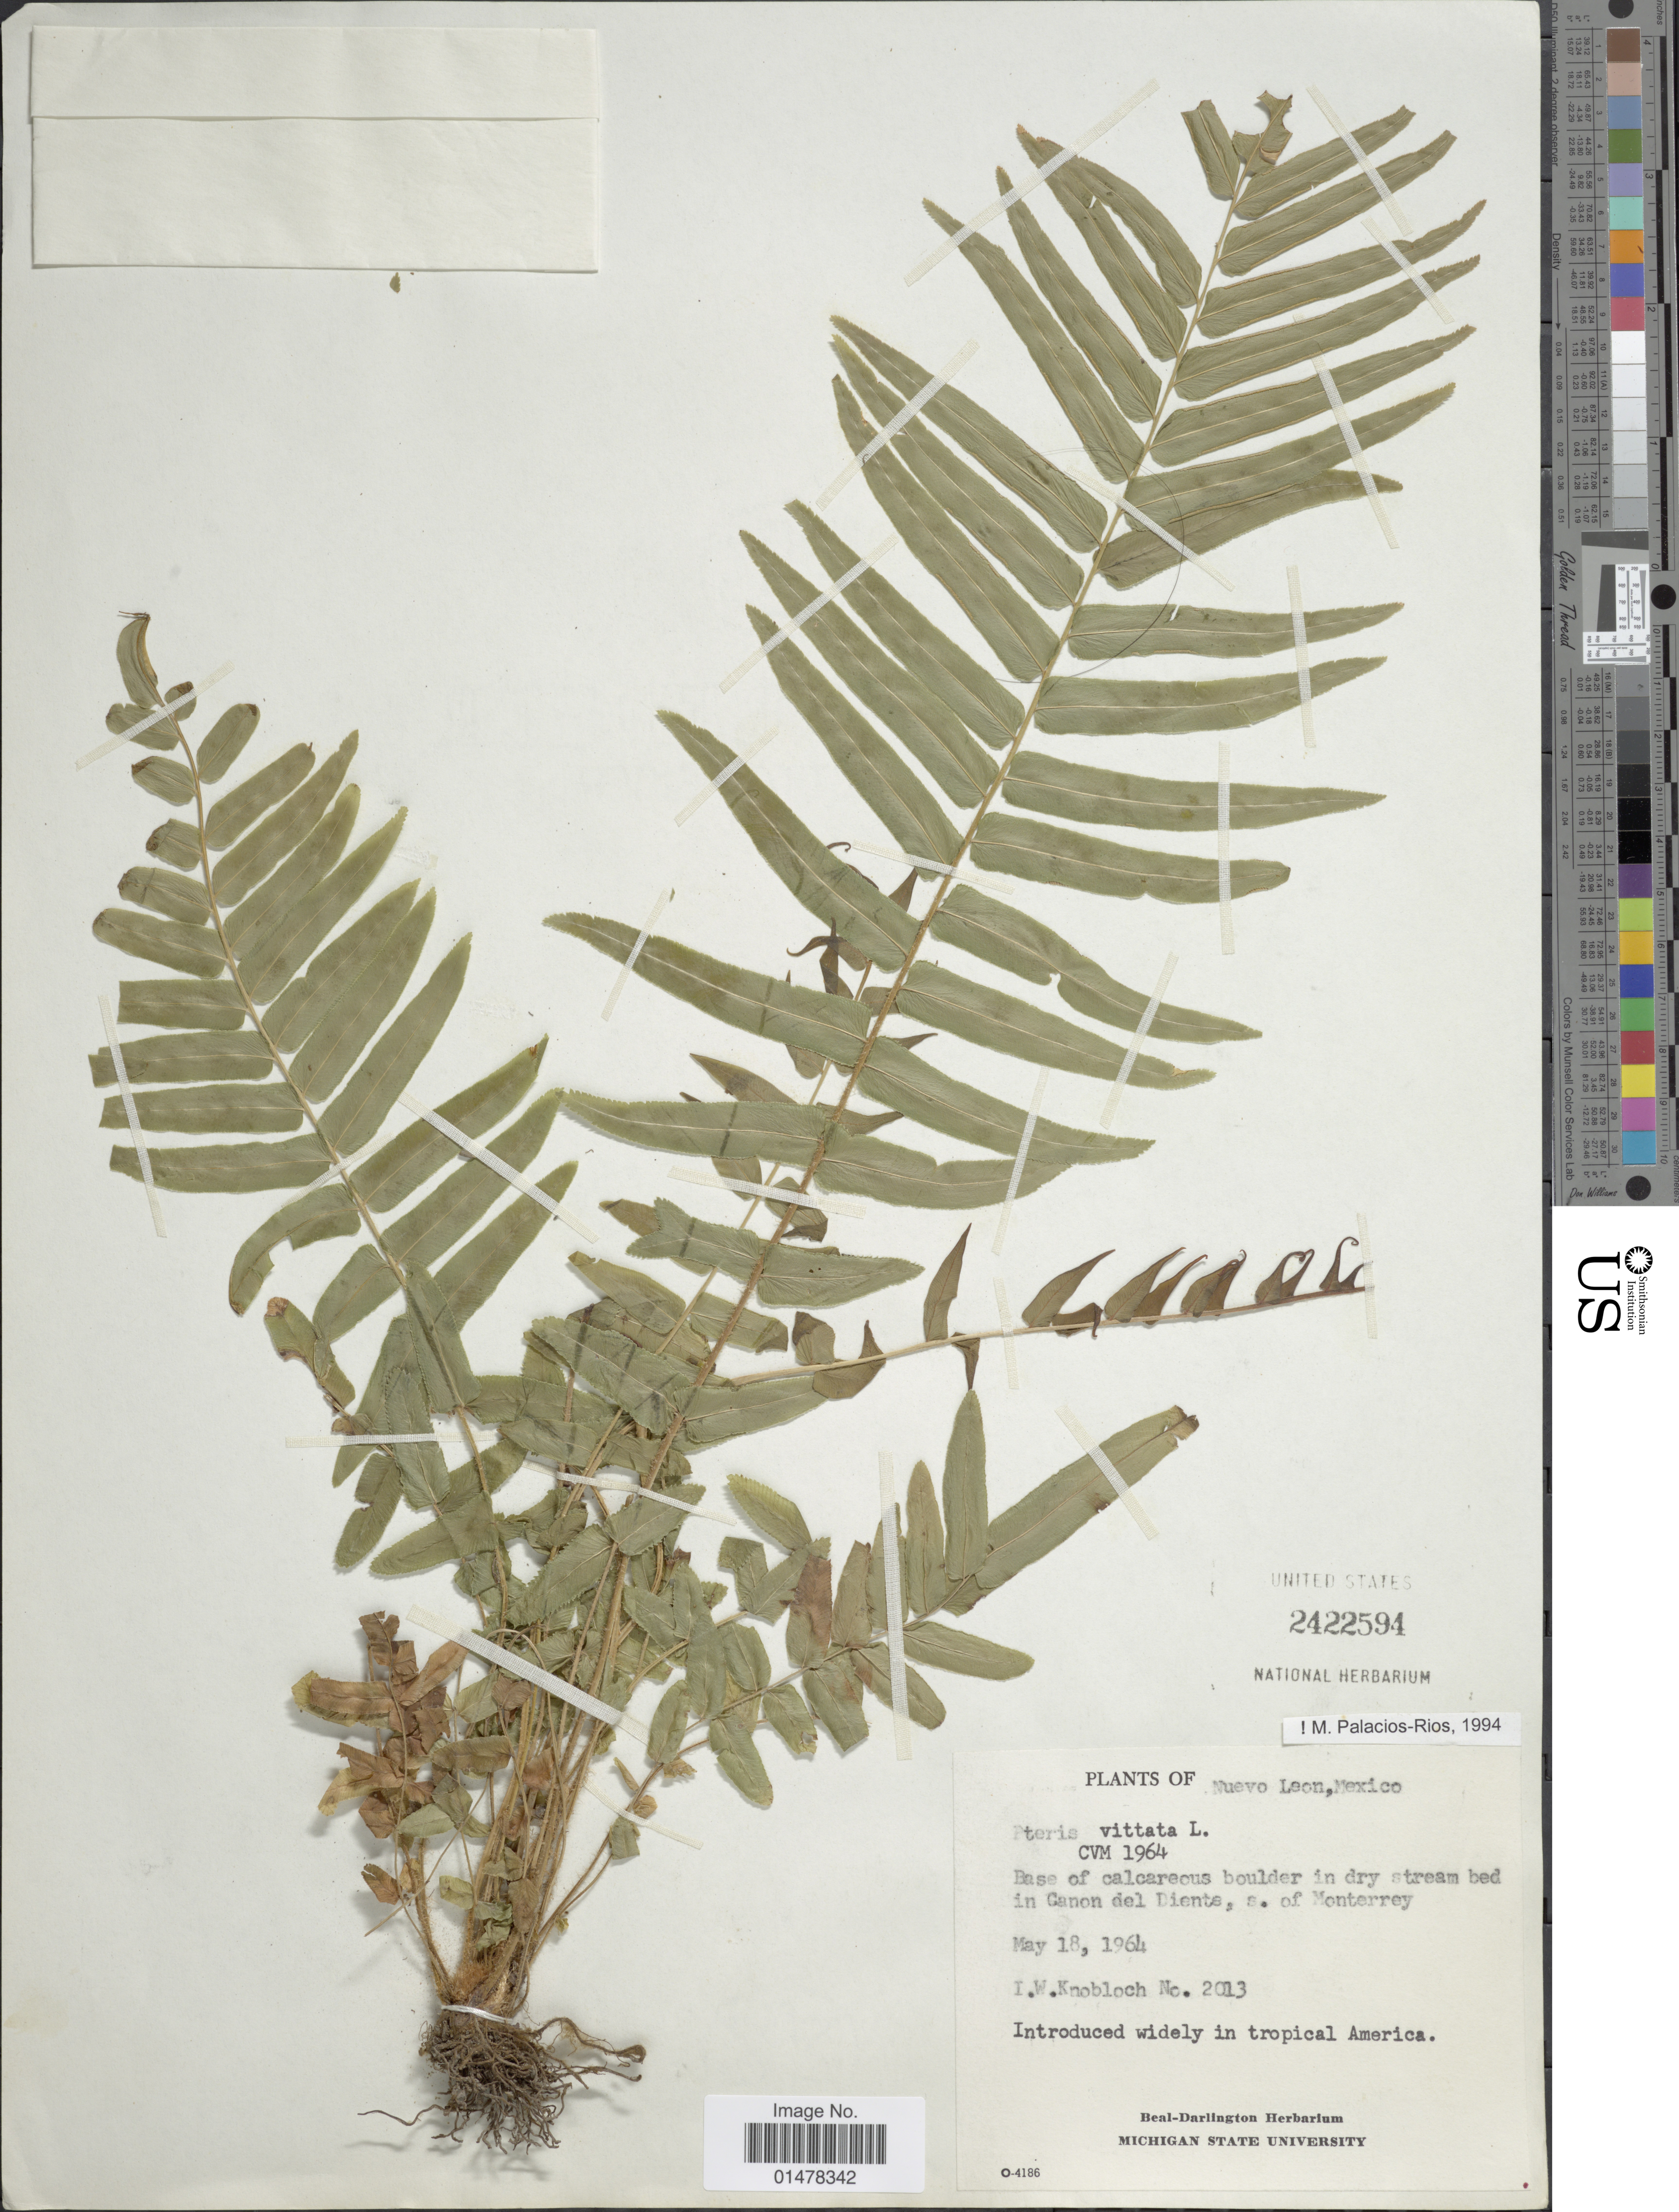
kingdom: Plantae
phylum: Tracheophyta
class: Polypodiopsida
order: Polypodiales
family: Pteridaceae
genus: Pteris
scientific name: Pteris vittata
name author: L.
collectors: I. W. Knobloch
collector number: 2013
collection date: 1964-05-18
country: Mexico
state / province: Nuevo León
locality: Plants of Nuevo Leon, Mexico, base of calcareous boulder in dry stream bed in Canon del Diente, s. of Monterrey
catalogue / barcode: US 2422594